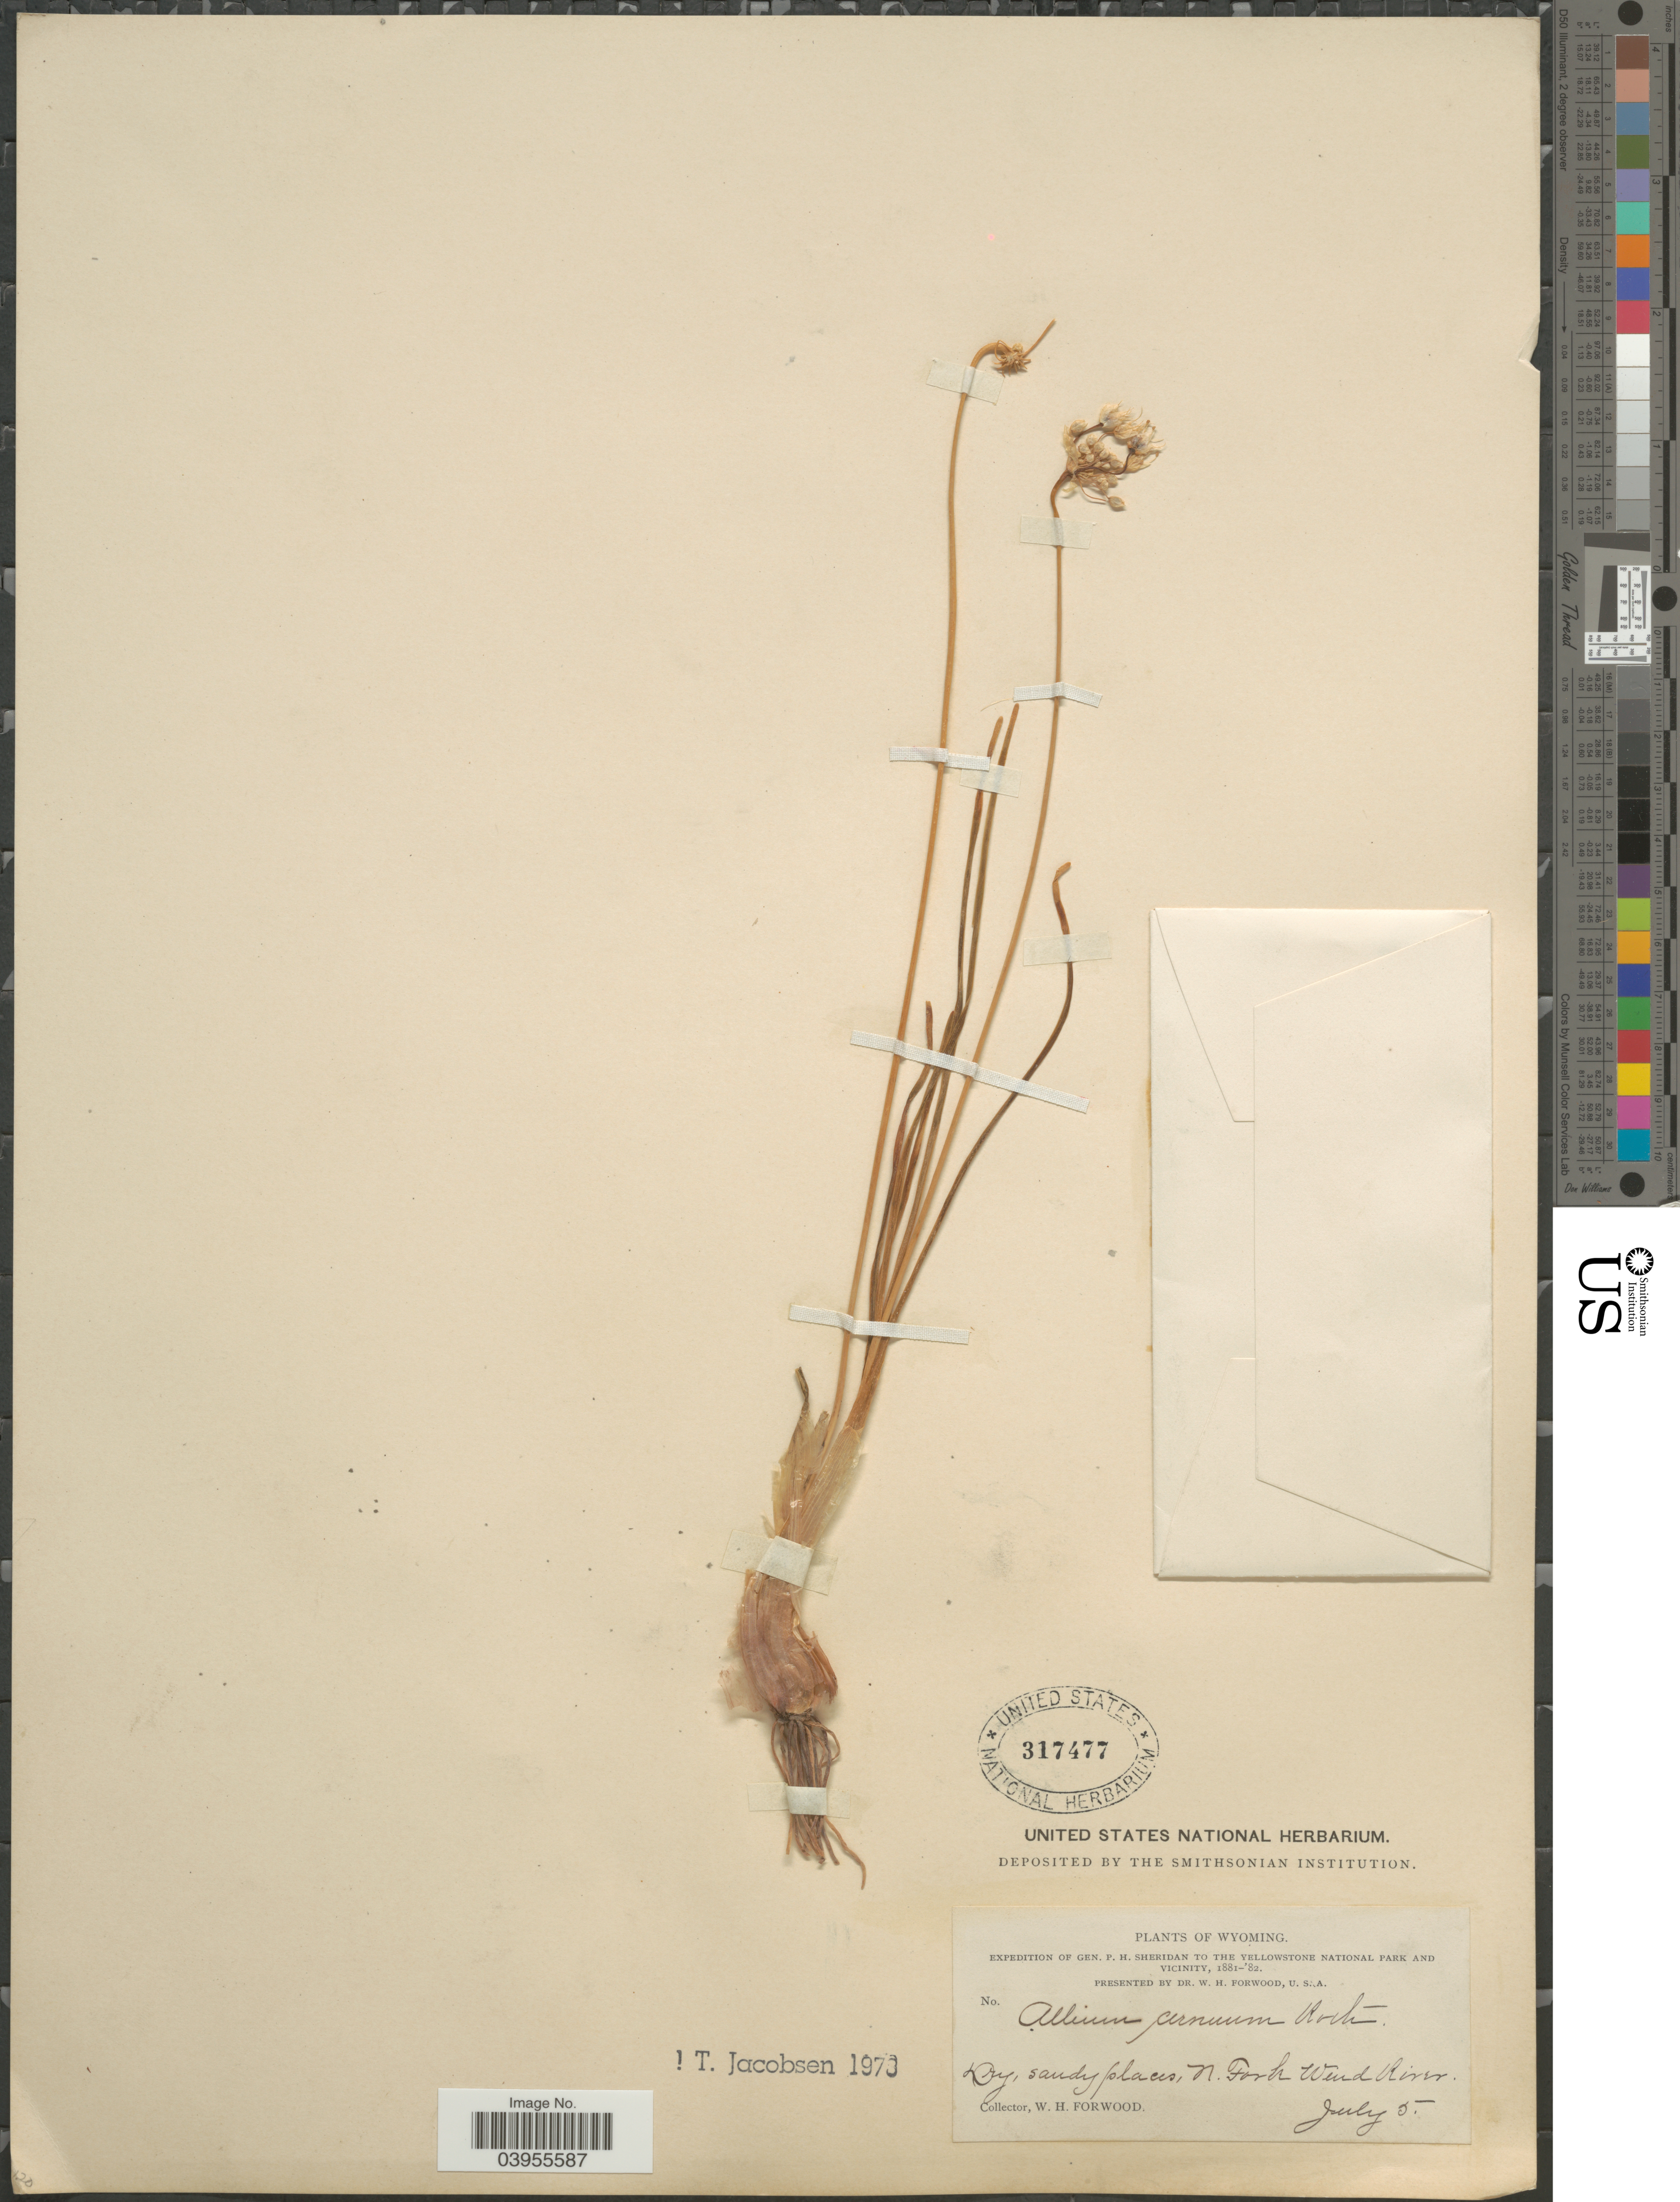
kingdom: Plantae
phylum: Tracheophyta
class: Liliopsida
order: Asparagales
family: Amaryllidaceae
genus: Allium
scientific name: Allium cernuum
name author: Roth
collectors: W. Forwood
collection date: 1881-07-05/1882-07-05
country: United States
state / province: Wyoming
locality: Yellowstone National Park and vicinity. N. Fork Wind River.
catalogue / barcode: US 317477